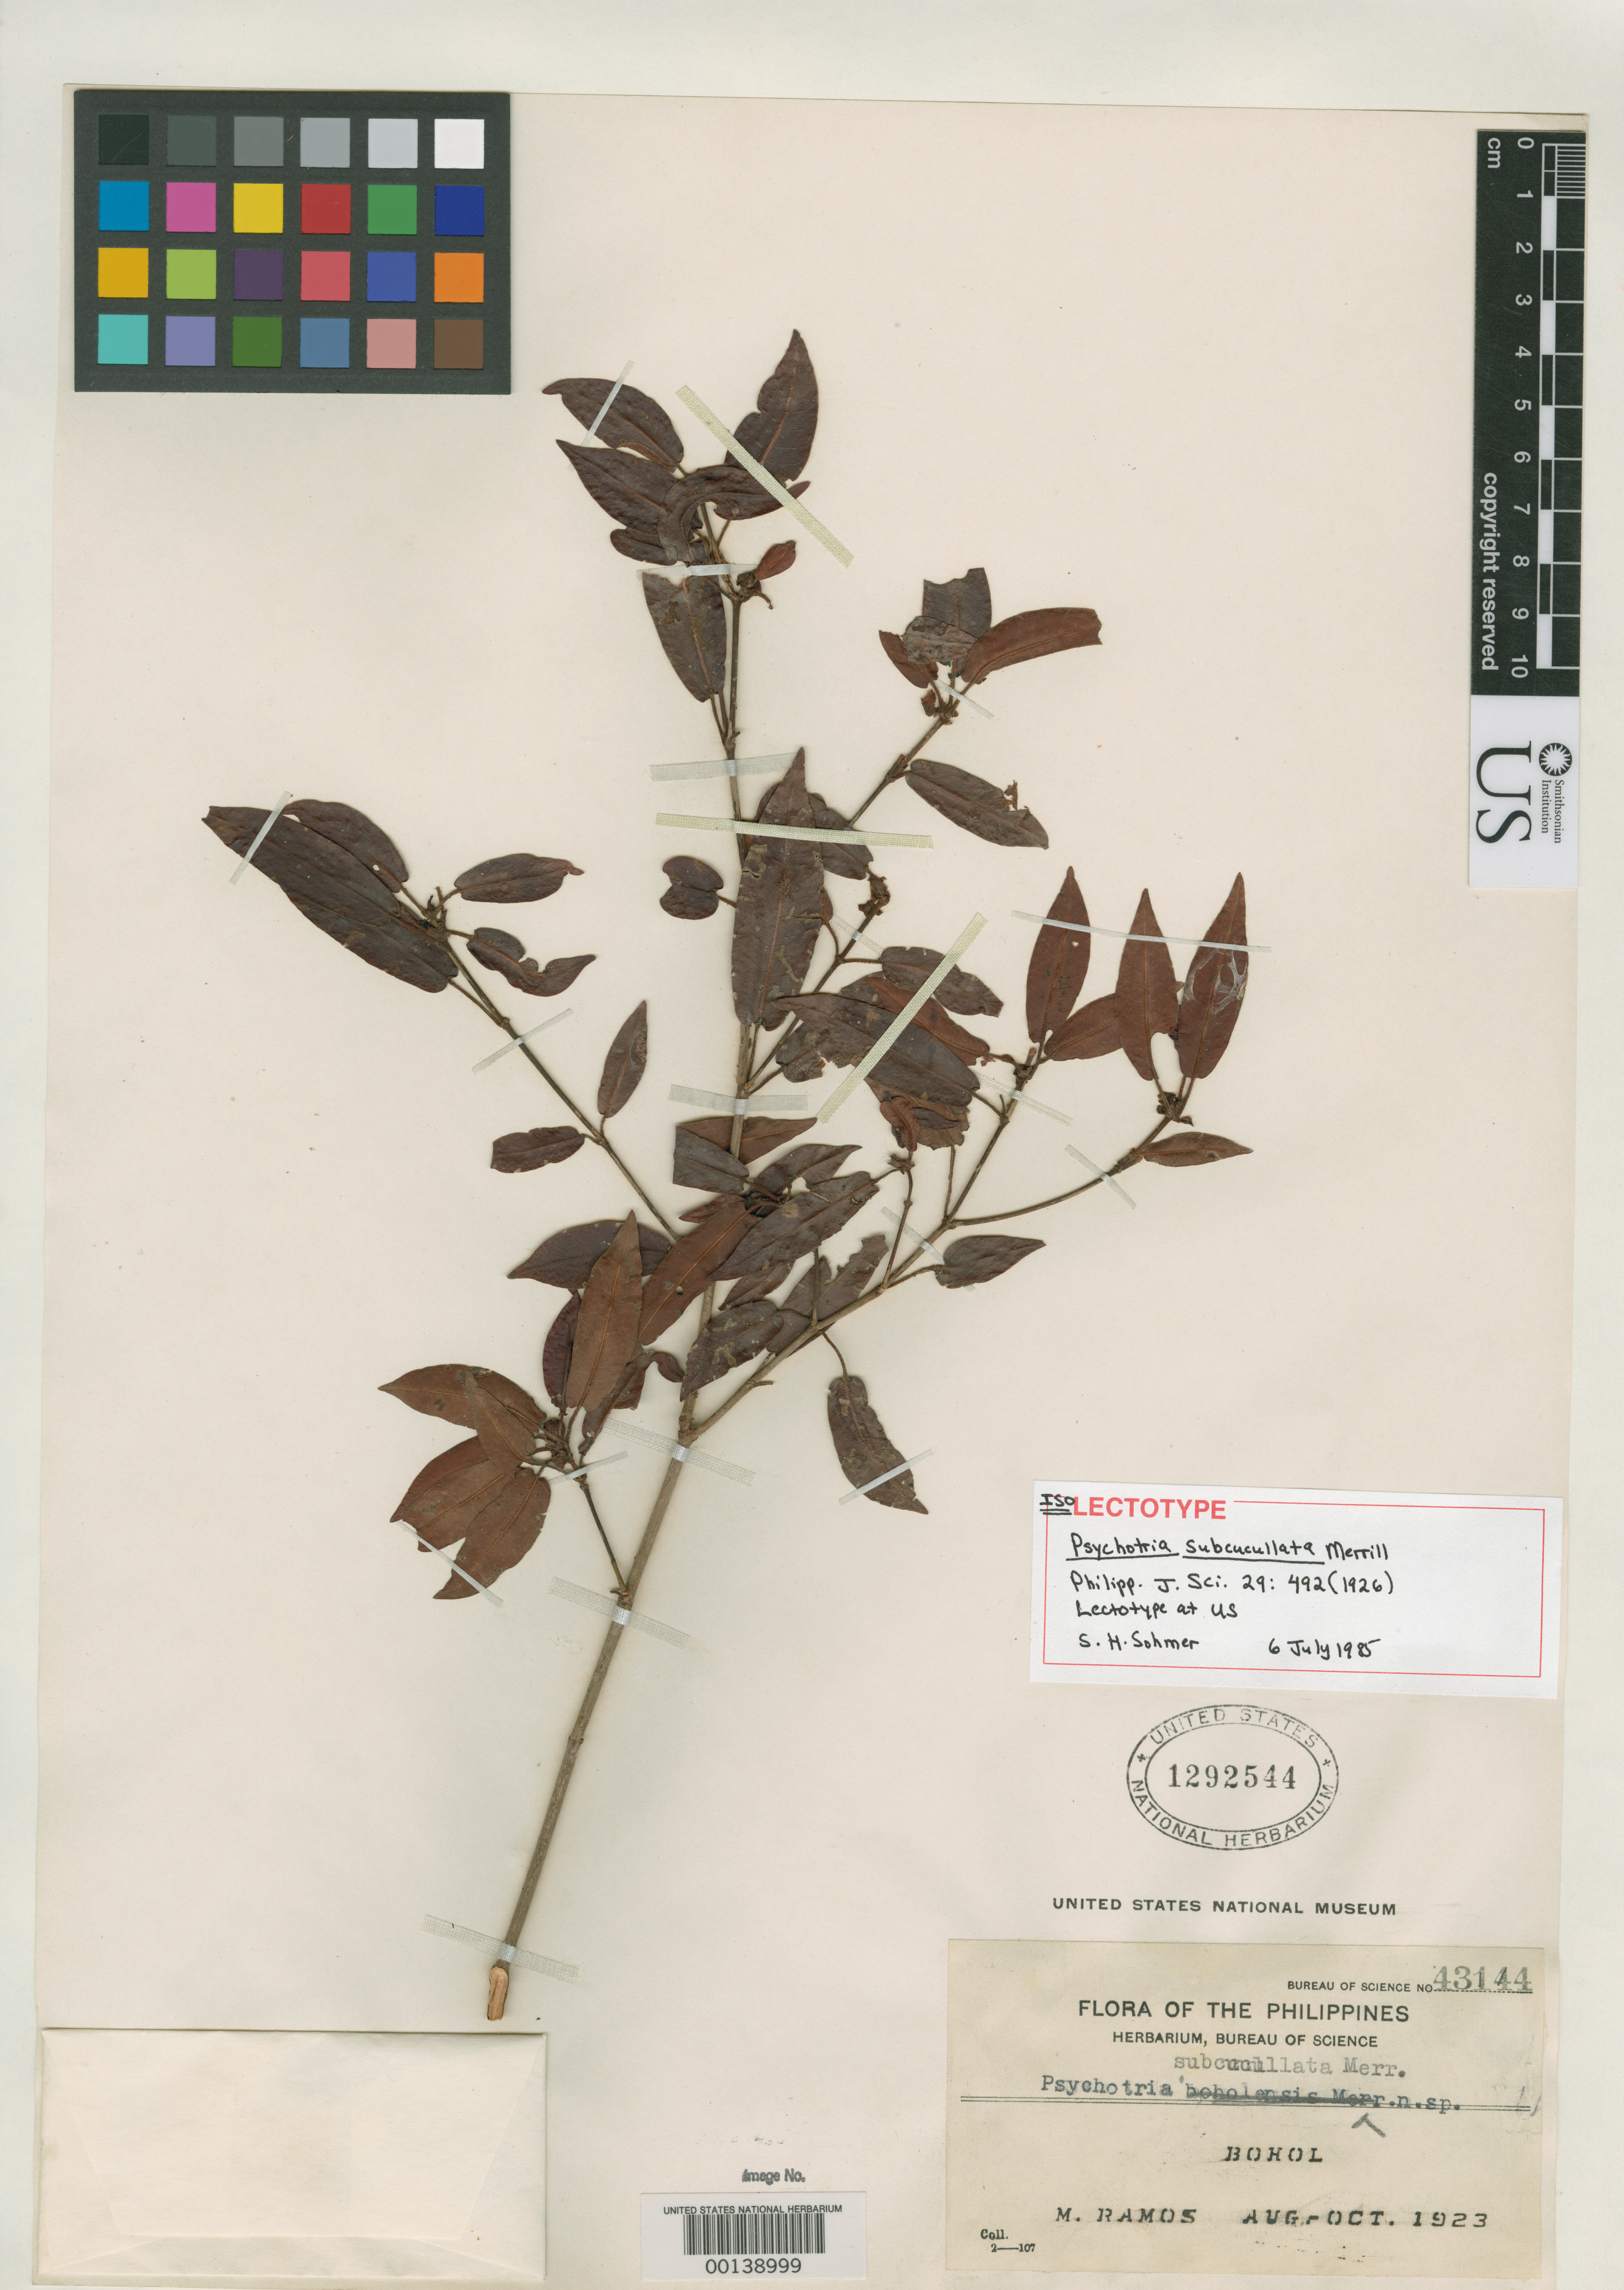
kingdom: Plantae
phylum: Tracheophyta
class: Magnoliopsida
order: Gentianales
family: Rubiaceae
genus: Psychotria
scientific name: Psychotria subcucullata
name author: Merr.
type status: Isotype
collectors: M. Ramos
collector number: Bur. Sci. 43144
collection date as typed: Aug 1923 to -- Oct 1923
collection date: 1923-08/1923-10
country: Philippines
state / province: Central Visayas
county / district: Bohol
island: Bohol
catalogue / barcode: US 1292544